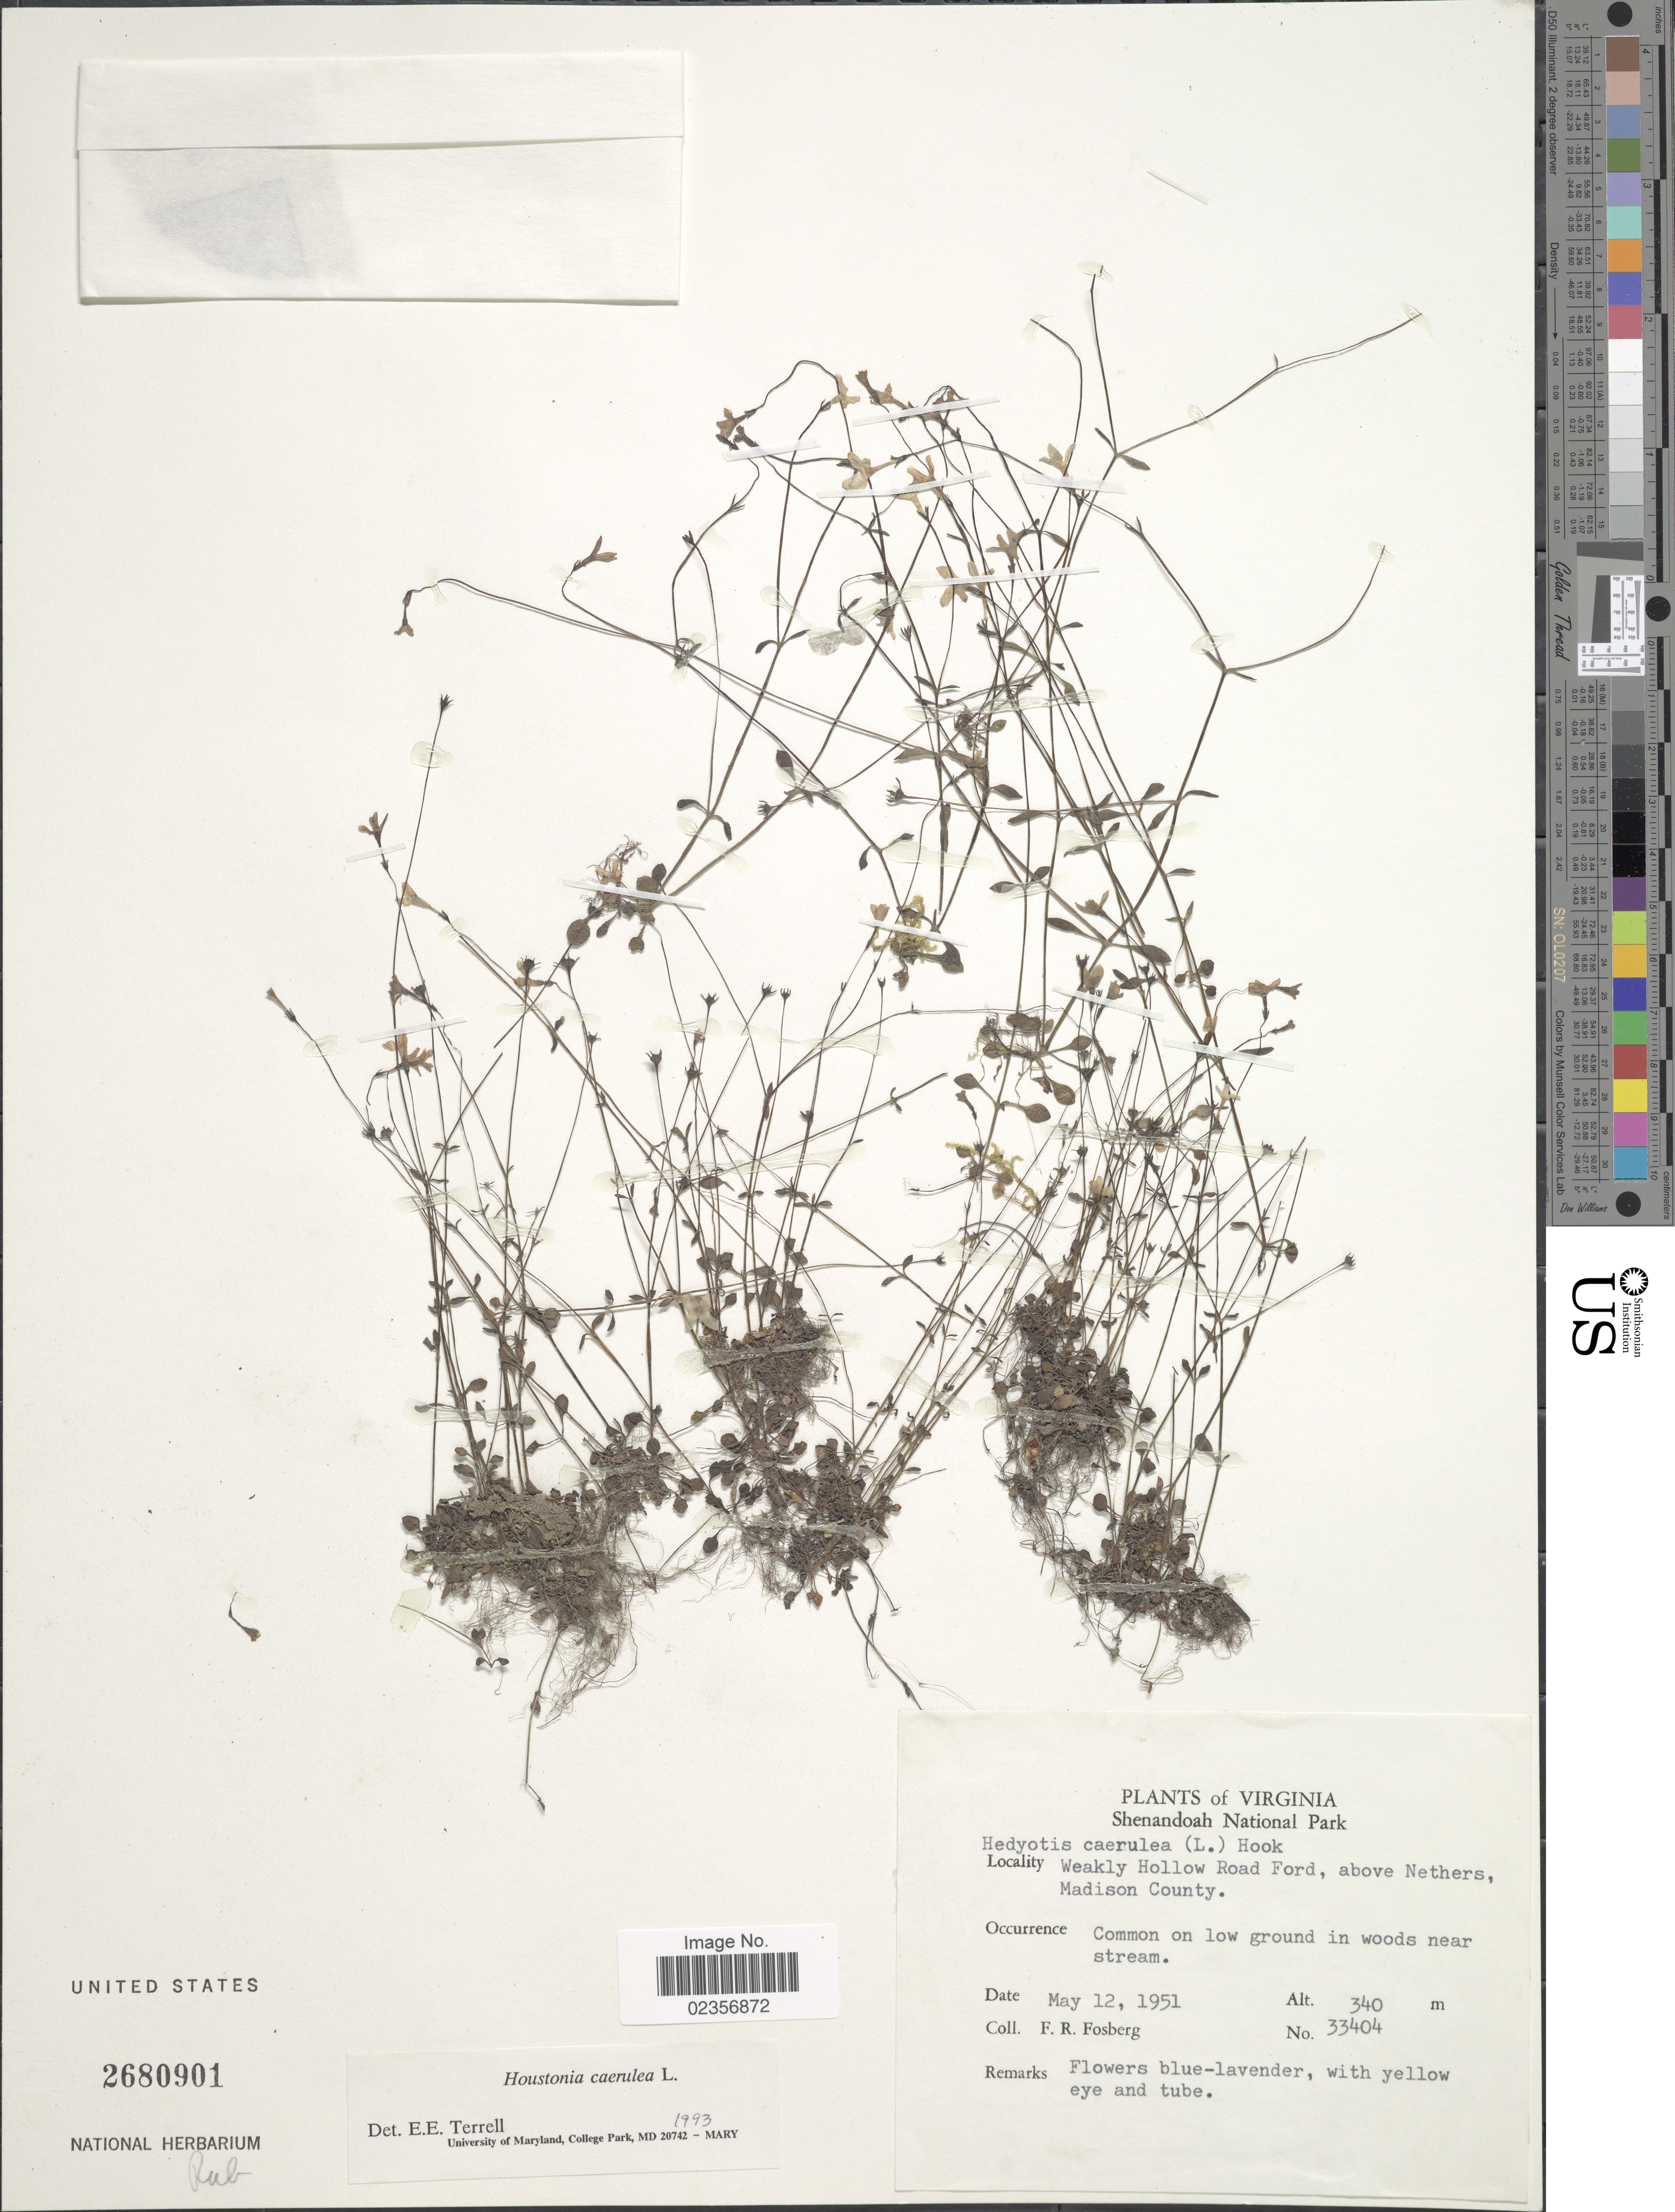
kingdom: Plantae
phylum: Tracheophyta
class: Magnoliopsida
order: Gentianales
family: Rubiaceae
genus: Houstonia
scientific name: Houstonia caerulea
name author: L.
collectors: F. R. Fosberg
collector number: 33404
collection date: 1951-05-12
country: United States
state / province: Virginia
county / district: Madison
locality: Shenandoah National Park, Weakly Hollow Road Ford, above Nethers, Madison County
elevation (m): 340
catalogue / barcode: US 2680901